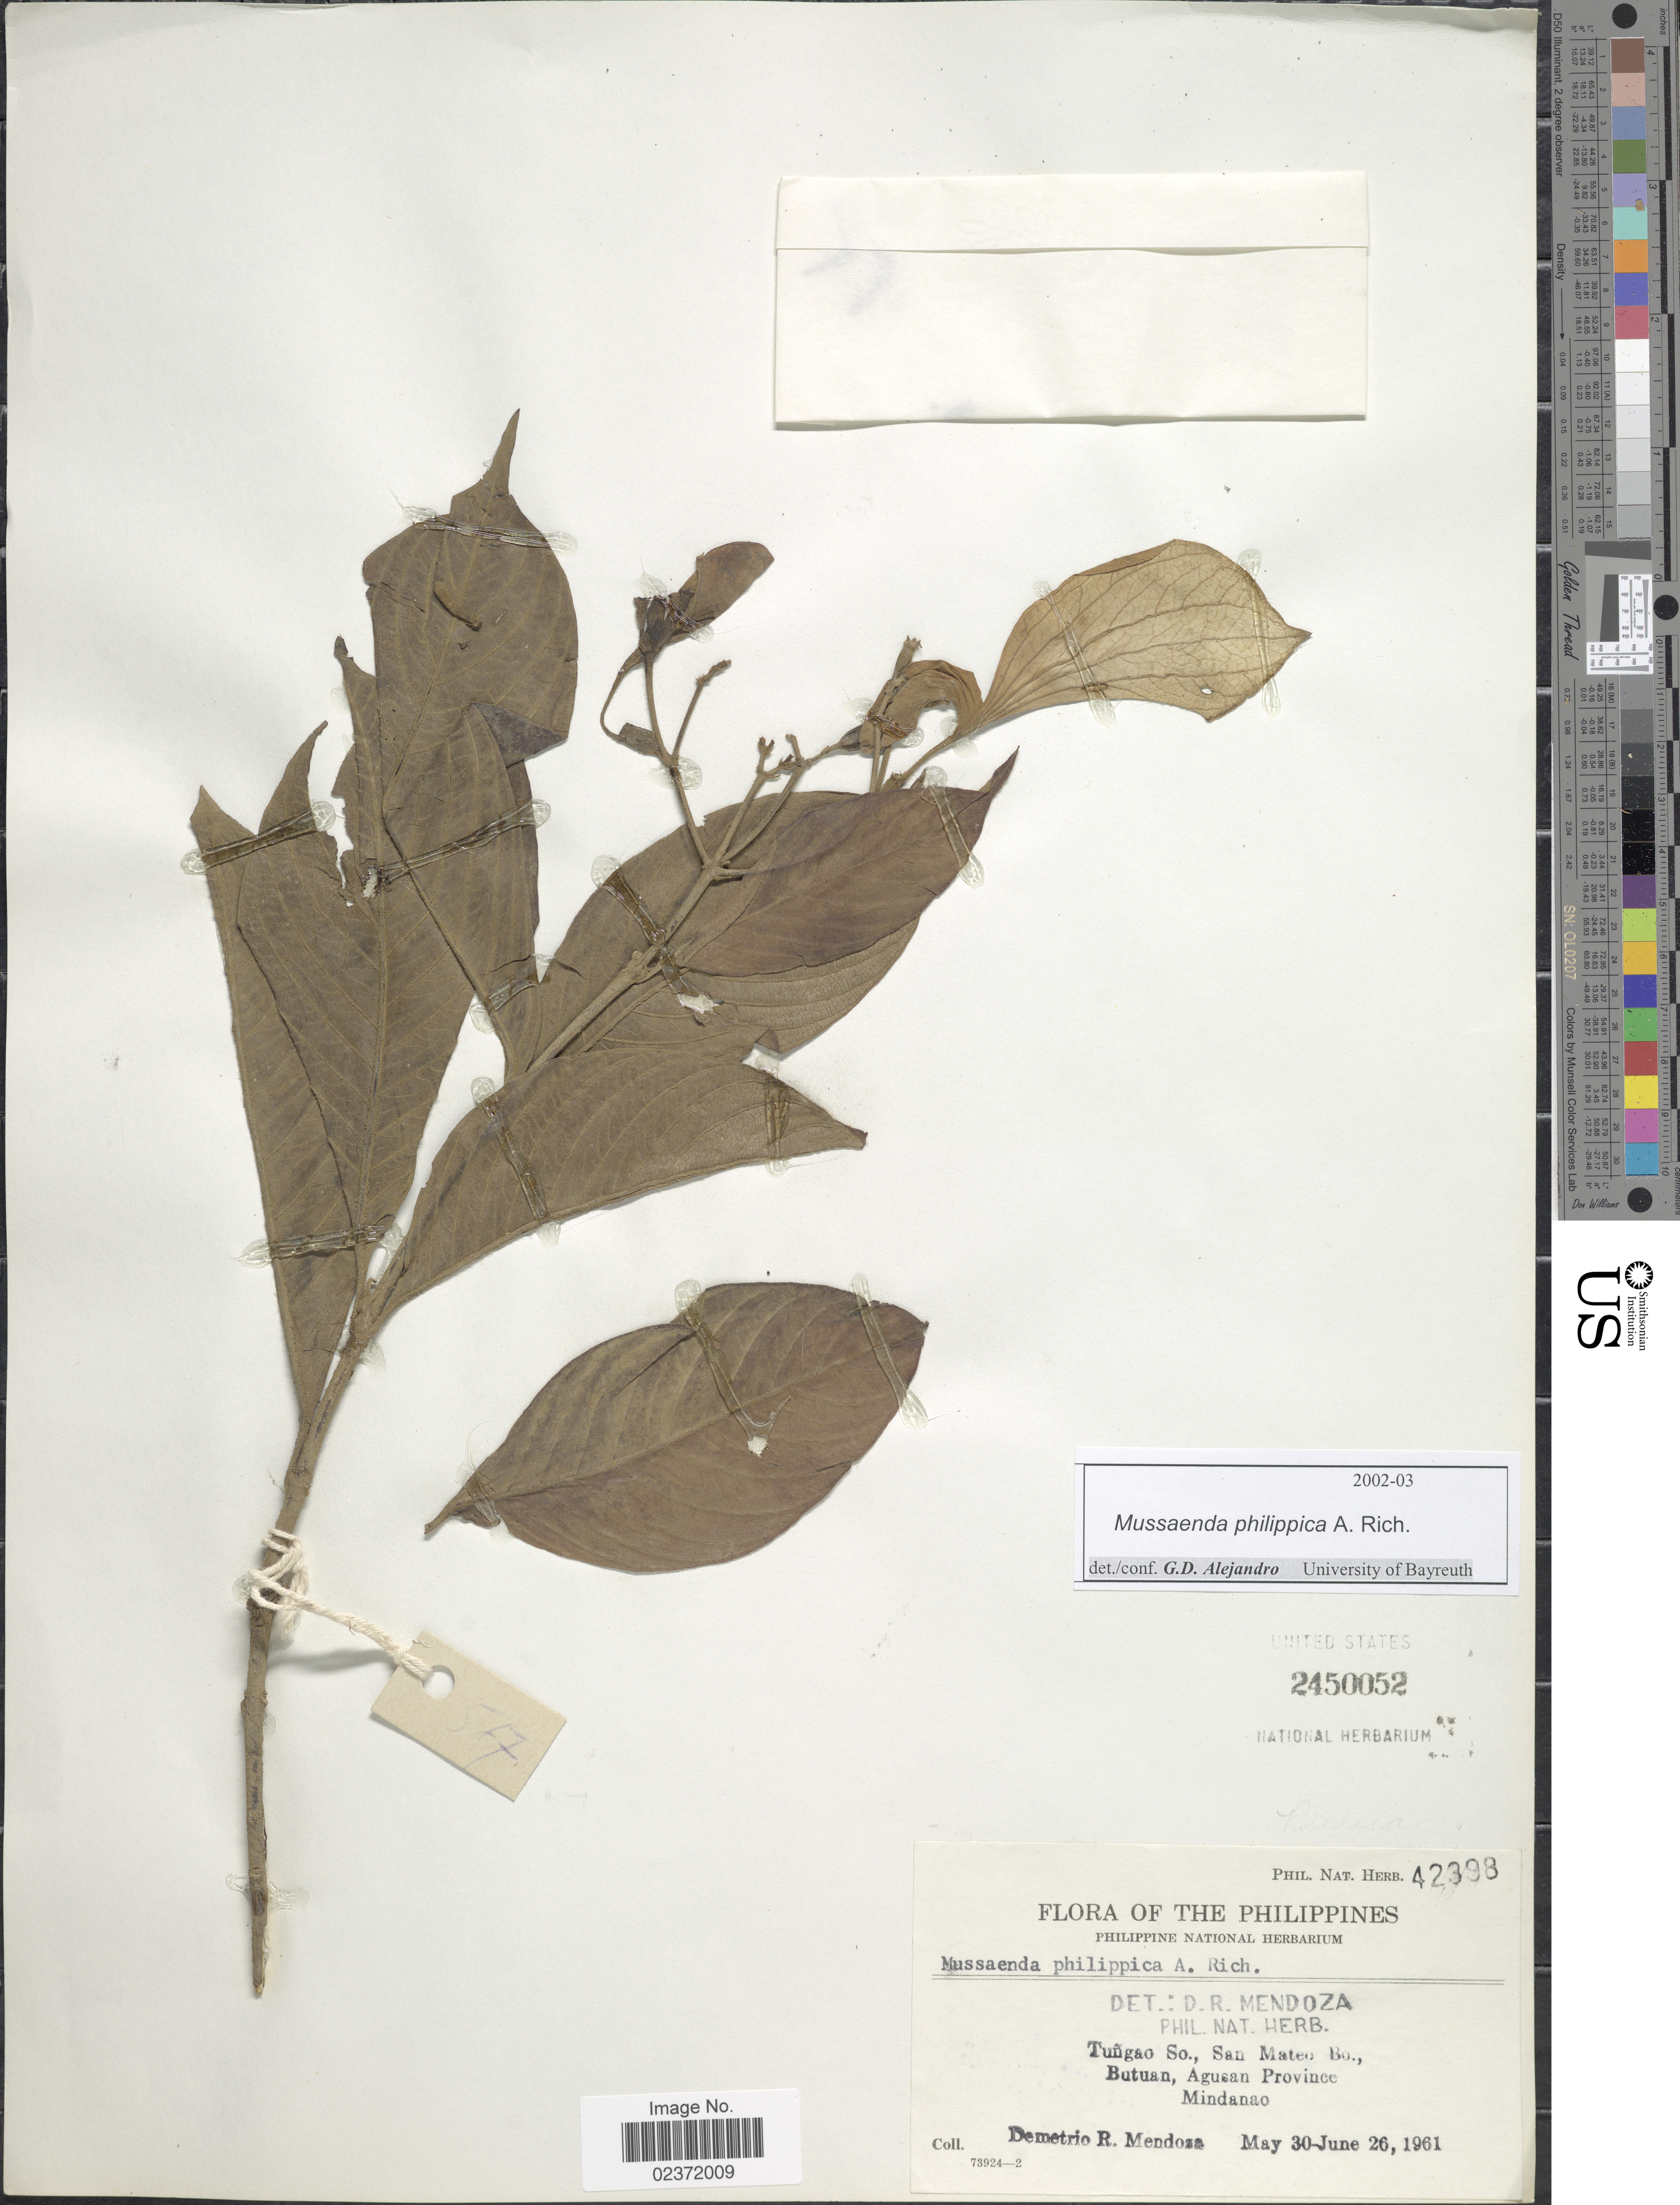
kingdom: Plantae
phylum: Tracheophyta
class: Magnoliopsida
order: Gentianales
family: Rubiaceae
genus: Mussaenda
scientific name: Mussaenda philippica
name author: A. Rich.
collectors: D. Mendoza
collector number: Phil. Nat. Herb. 42398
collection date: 1961-05-30/1961-06-26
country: Philippines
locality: Tungao So., San Mateo Bo., Butuan, Agusan Province, Mindanao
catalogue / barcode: US 2450052